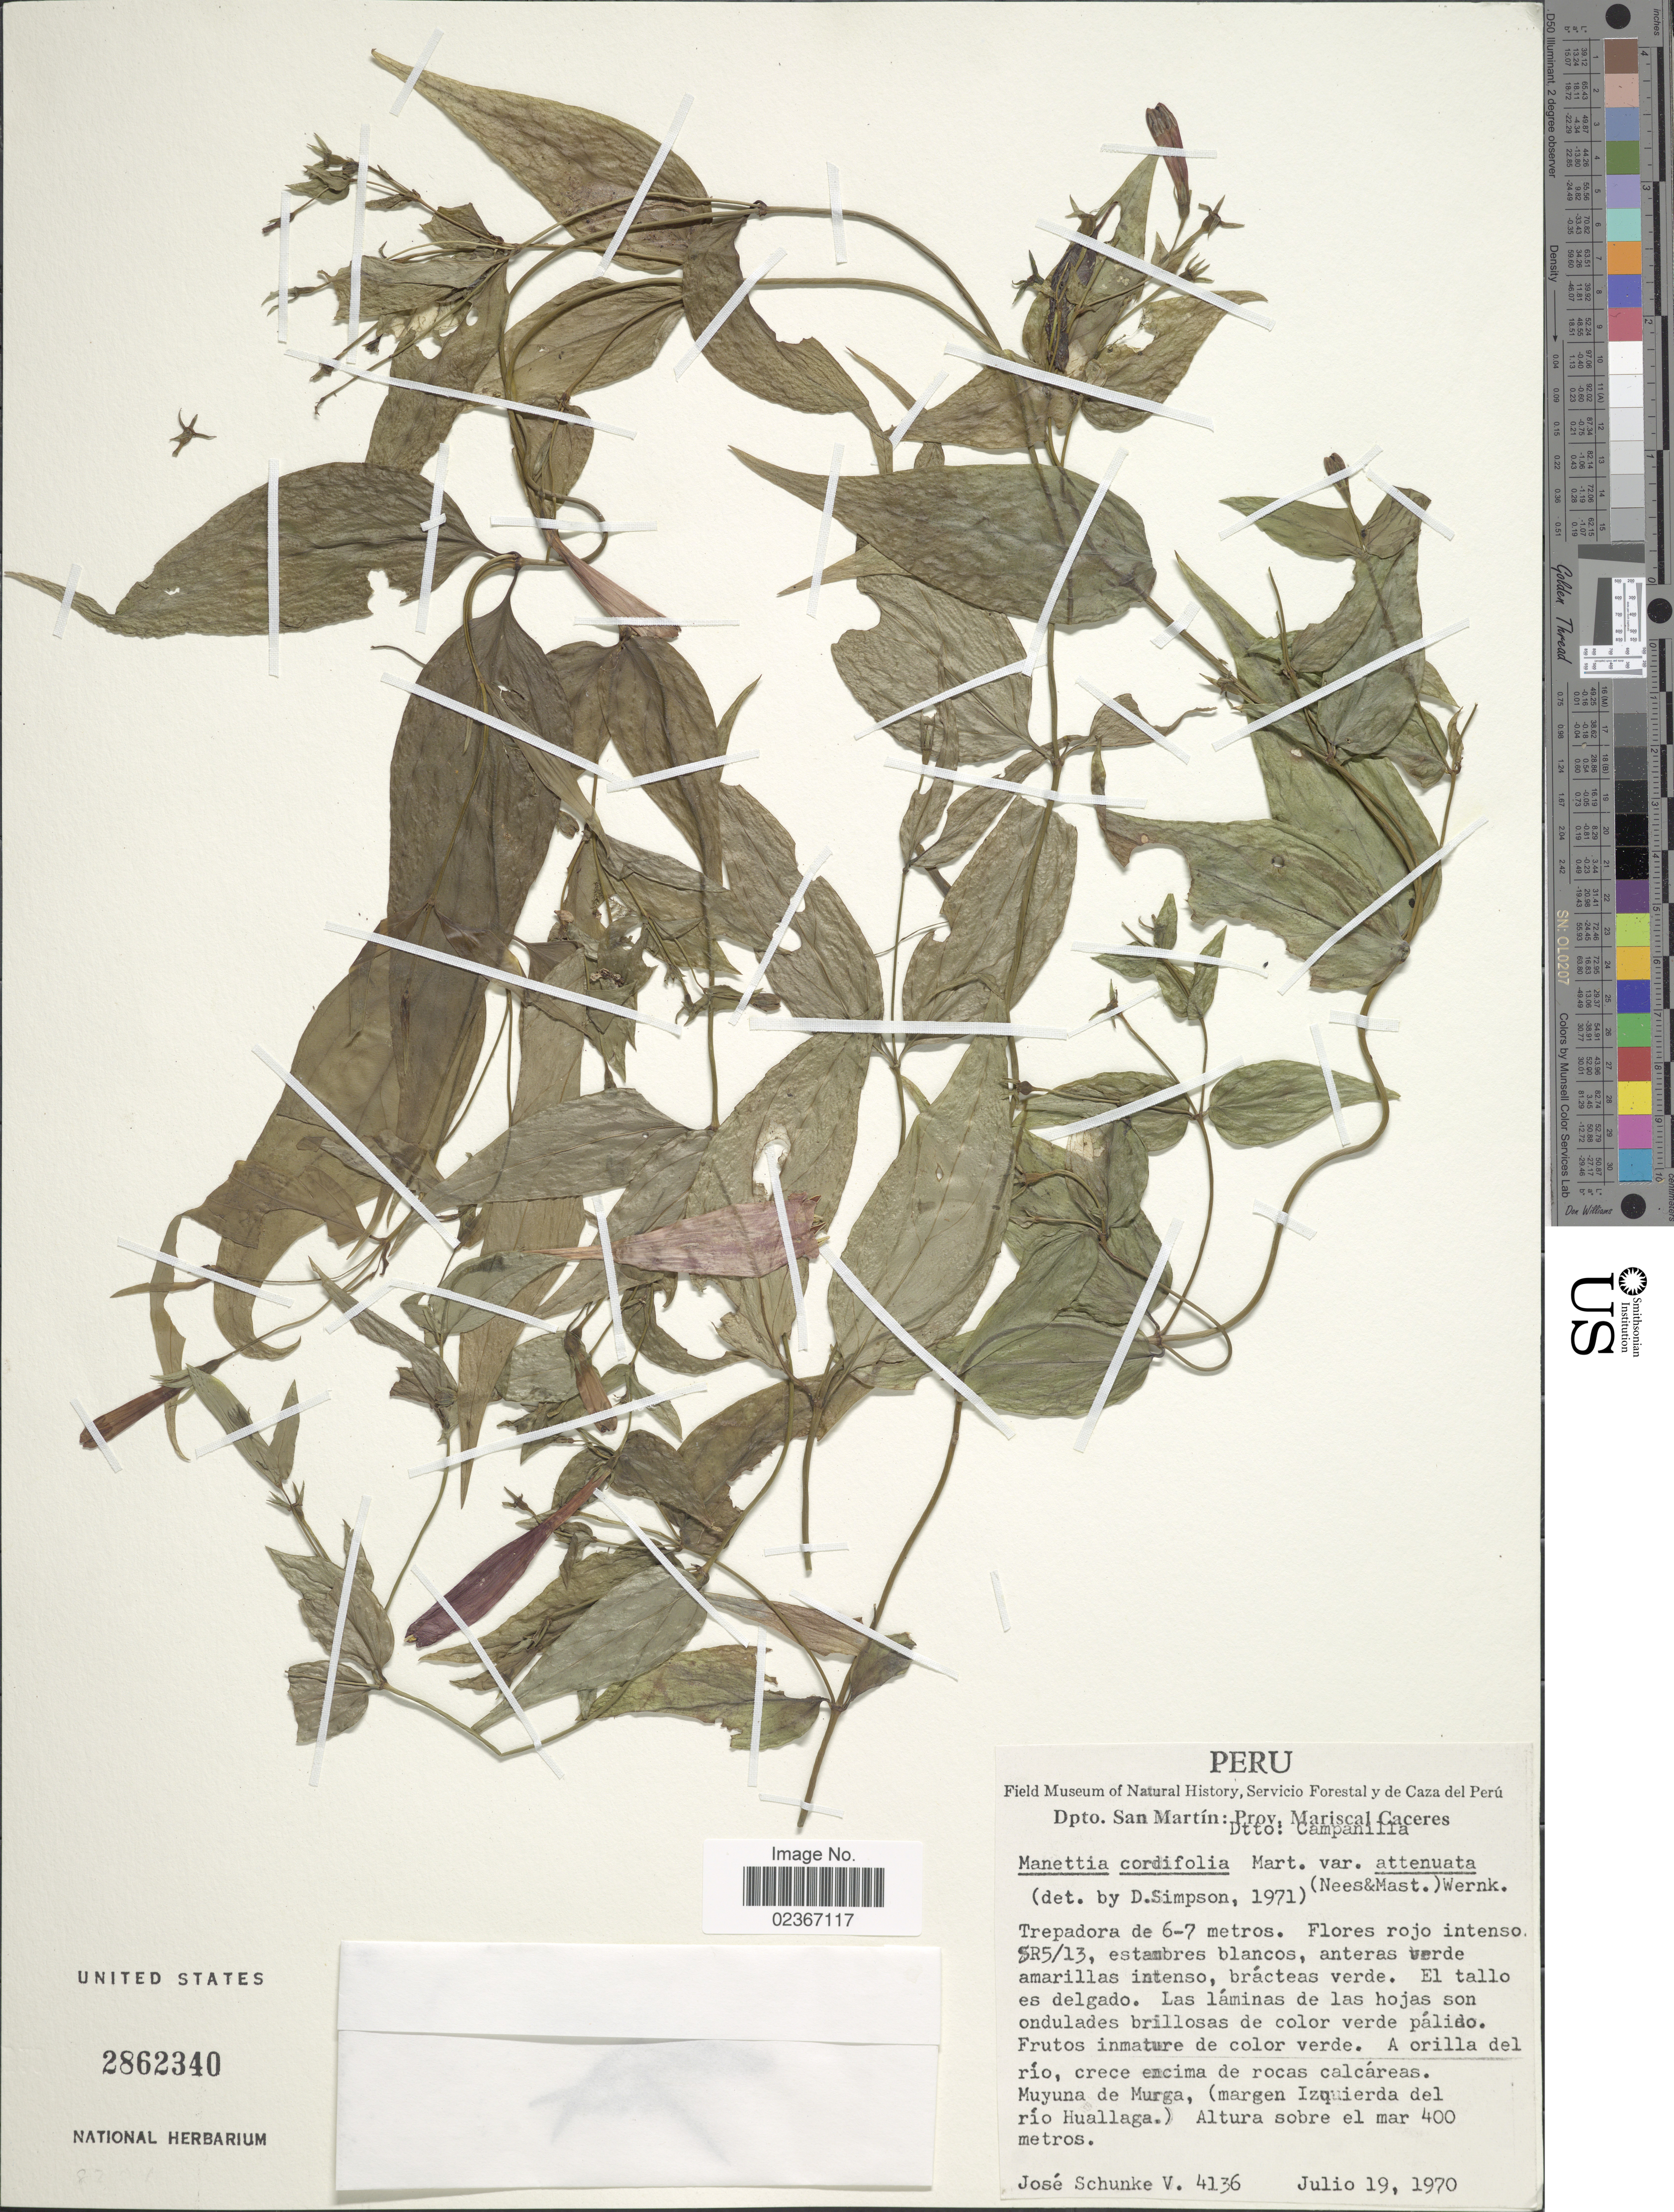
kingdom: Plantae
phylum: Tracheophyta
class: Magnoliopsida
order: Gentianales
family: Rubiaceae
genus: Manettia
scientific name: Manettia cordifolia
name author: Mart.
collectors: J. Schunke Vigo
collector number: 4136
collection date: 1970-07-19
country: Peru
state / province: San Martín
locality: Dpto. San Martin: Prov. Mariscal Caceres. Dtto. Campanilla. Muyuna de Murga, (margen Izquierda del rio Huallaga)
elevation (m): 400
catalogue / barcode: US 2862340